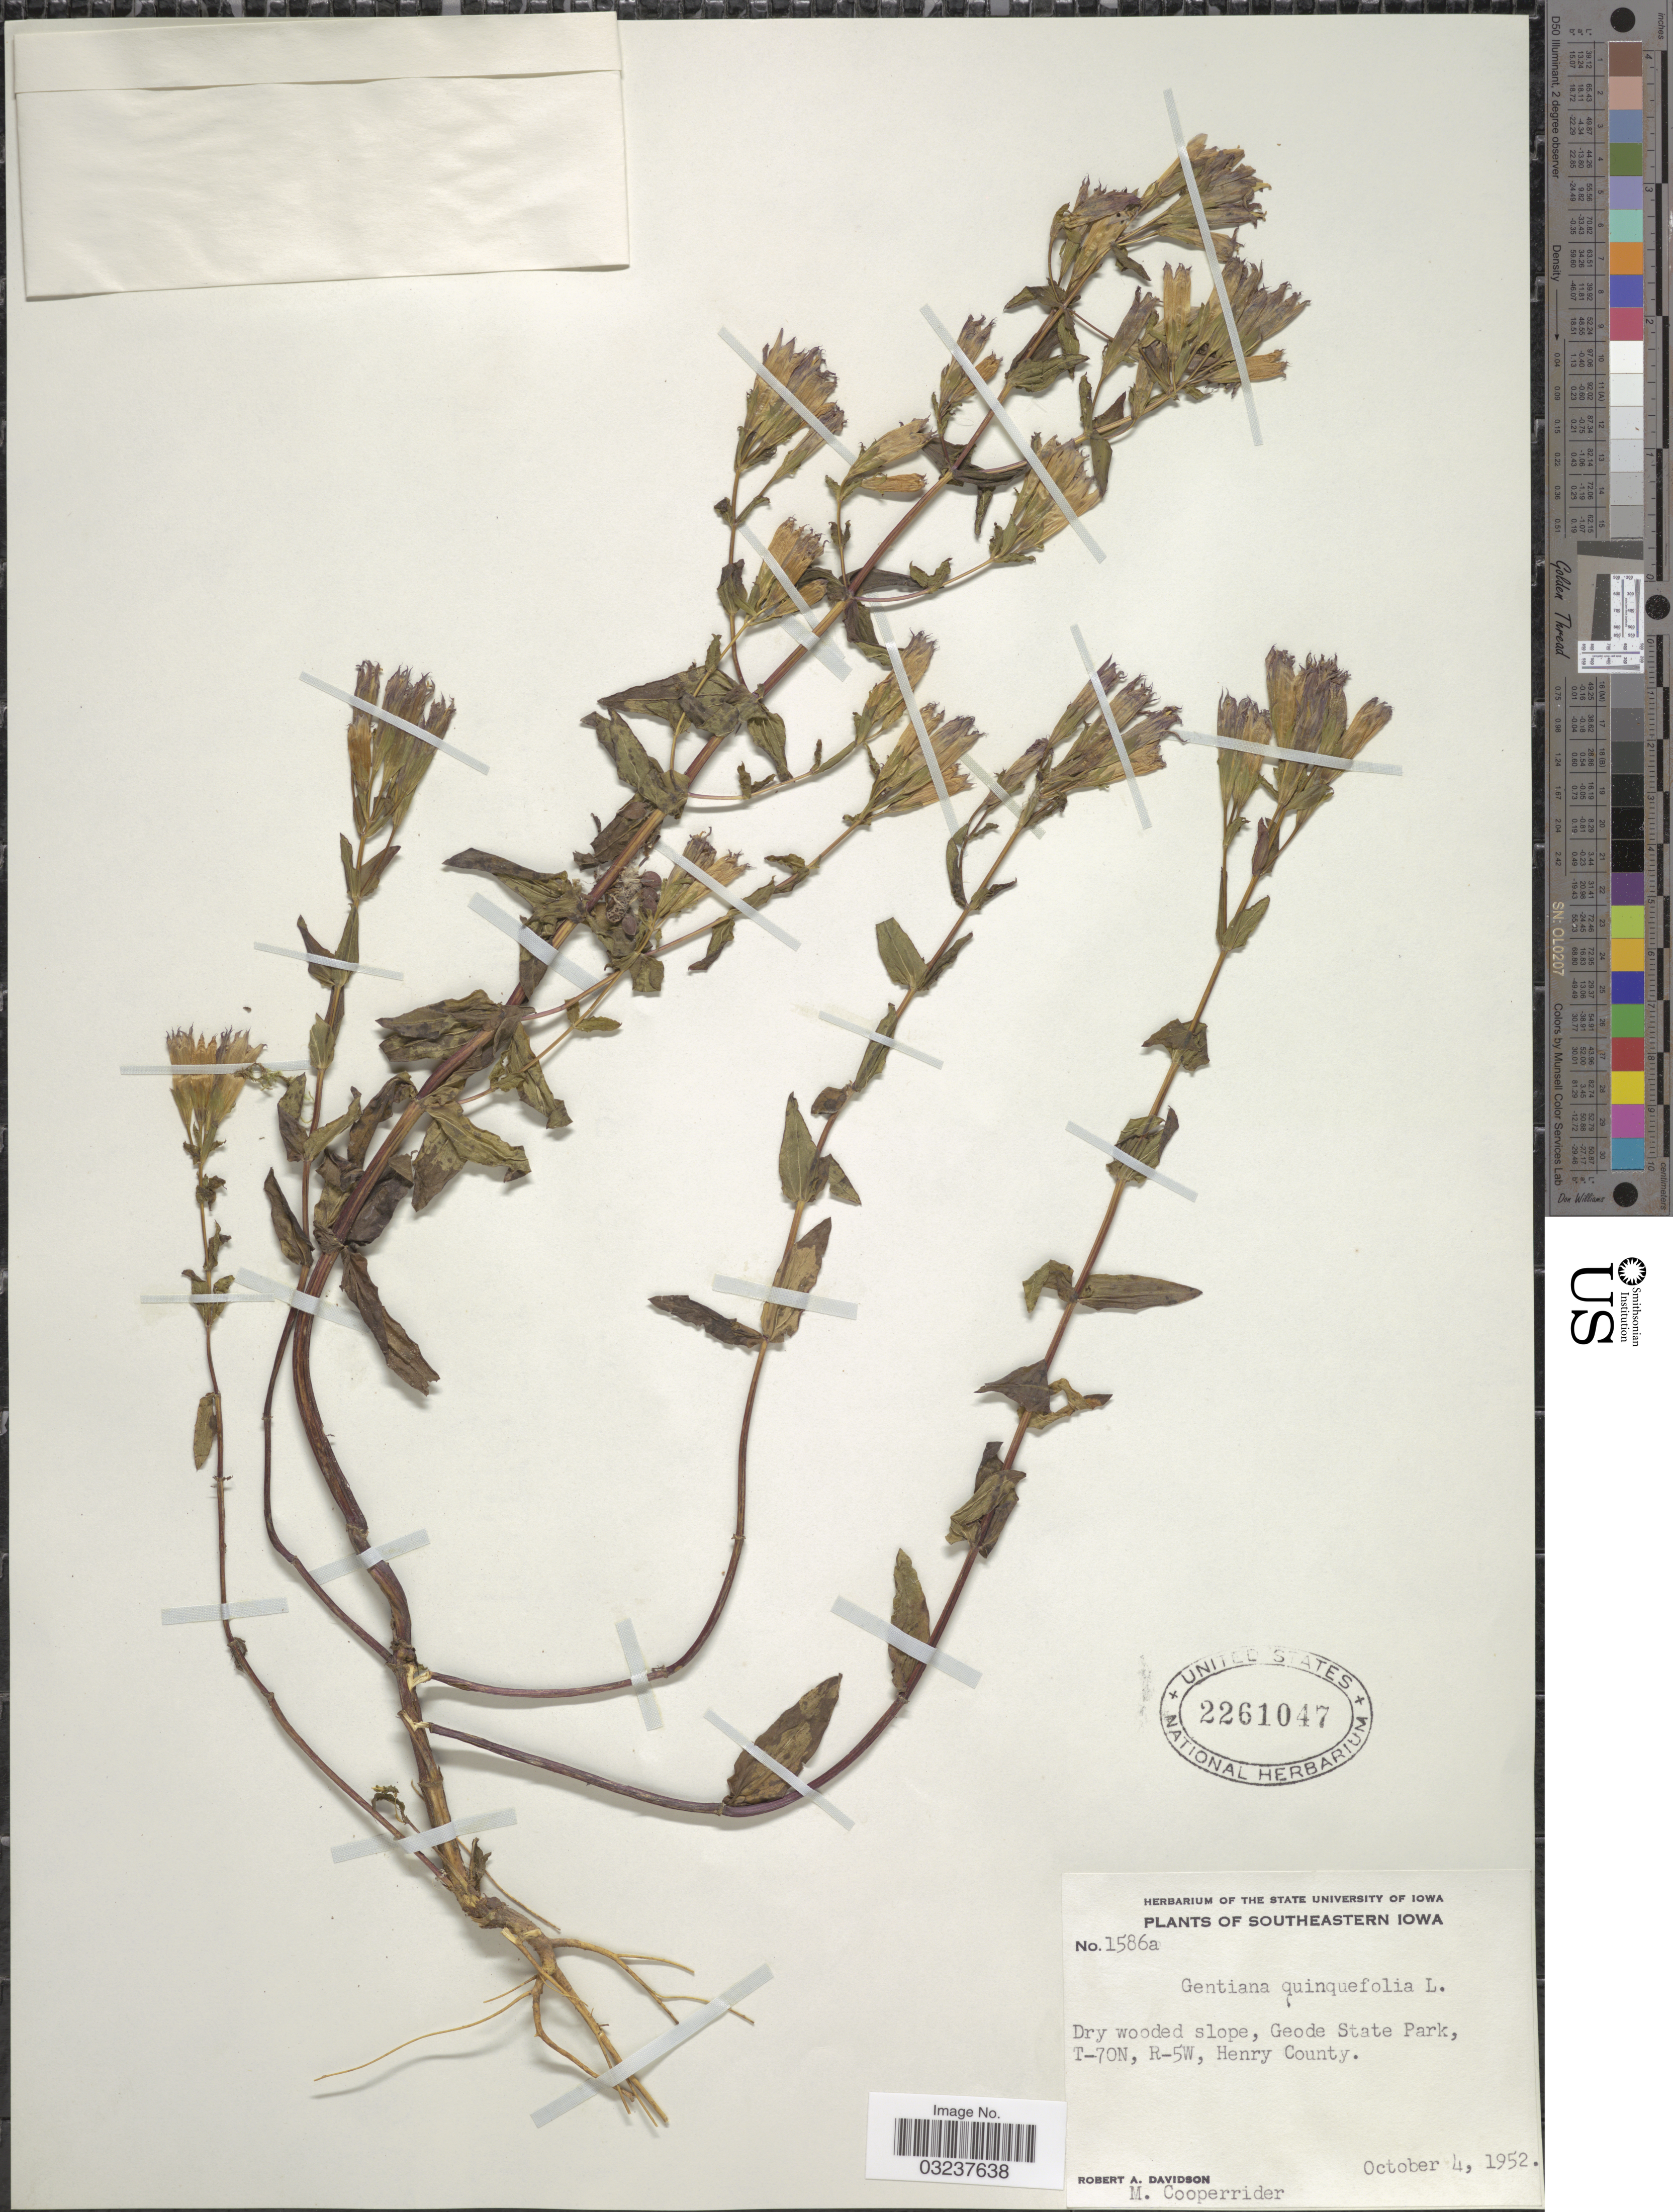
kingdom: Plantae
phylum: Tracheophyta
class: Magnoliopsida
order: Gentianales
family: Gentianaceae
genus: Gentianella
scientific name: Gentianella quinquefolia subsp. occidentalis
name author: (A. Gray) J.M. Gillett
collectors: R. A. Davidson & M. Cooperrider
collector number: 1586a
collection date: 1952-10-04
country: United States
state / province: Iowa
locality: Southeastern Iowa, Dry wooded slope, Geode State Park, T-70N, R-5W, Henry County.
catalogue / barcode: US 2261047